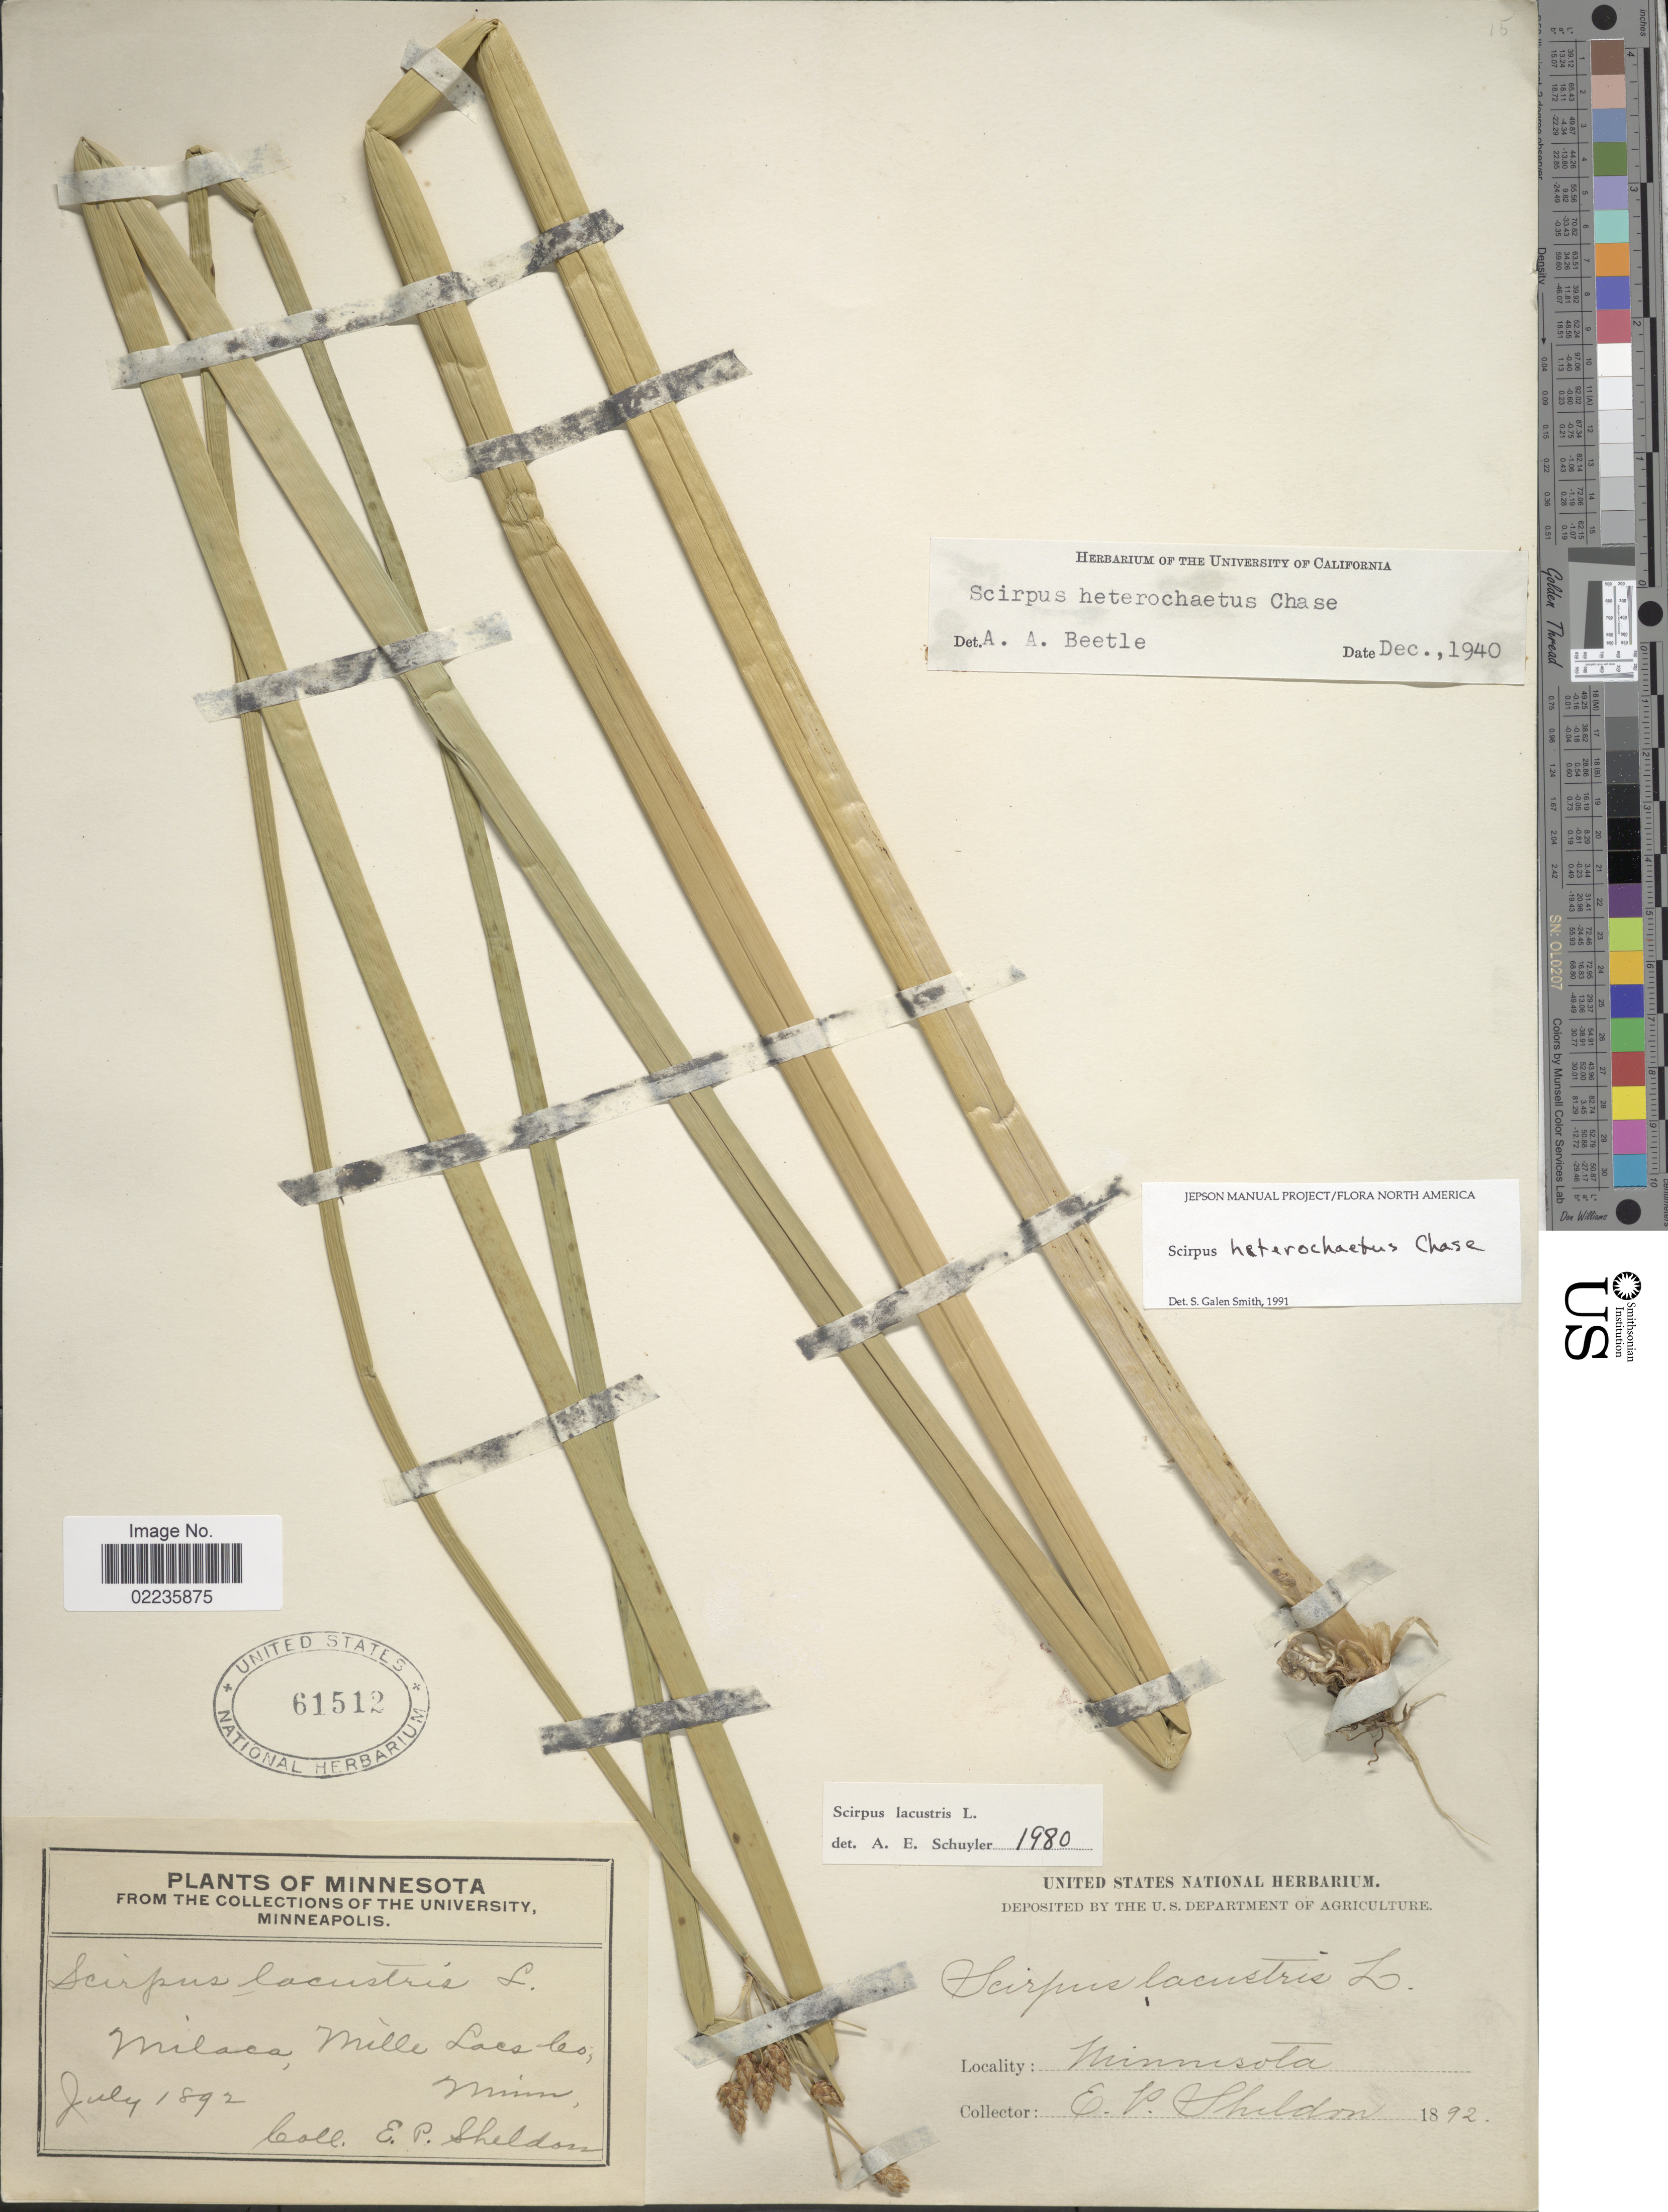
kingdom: Plantae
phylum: Tracheophyta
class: Liliopsida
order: Poales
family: Cyperaceae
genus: Schoenoplectus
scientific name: Schoenoplectus heterochaetus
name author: (Chase) Soják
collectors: E. P. Sheldon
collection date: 1892-07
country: United States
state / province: Minnesota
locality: Milaca, Mille Lacs; Minn.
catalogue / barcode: US 61512